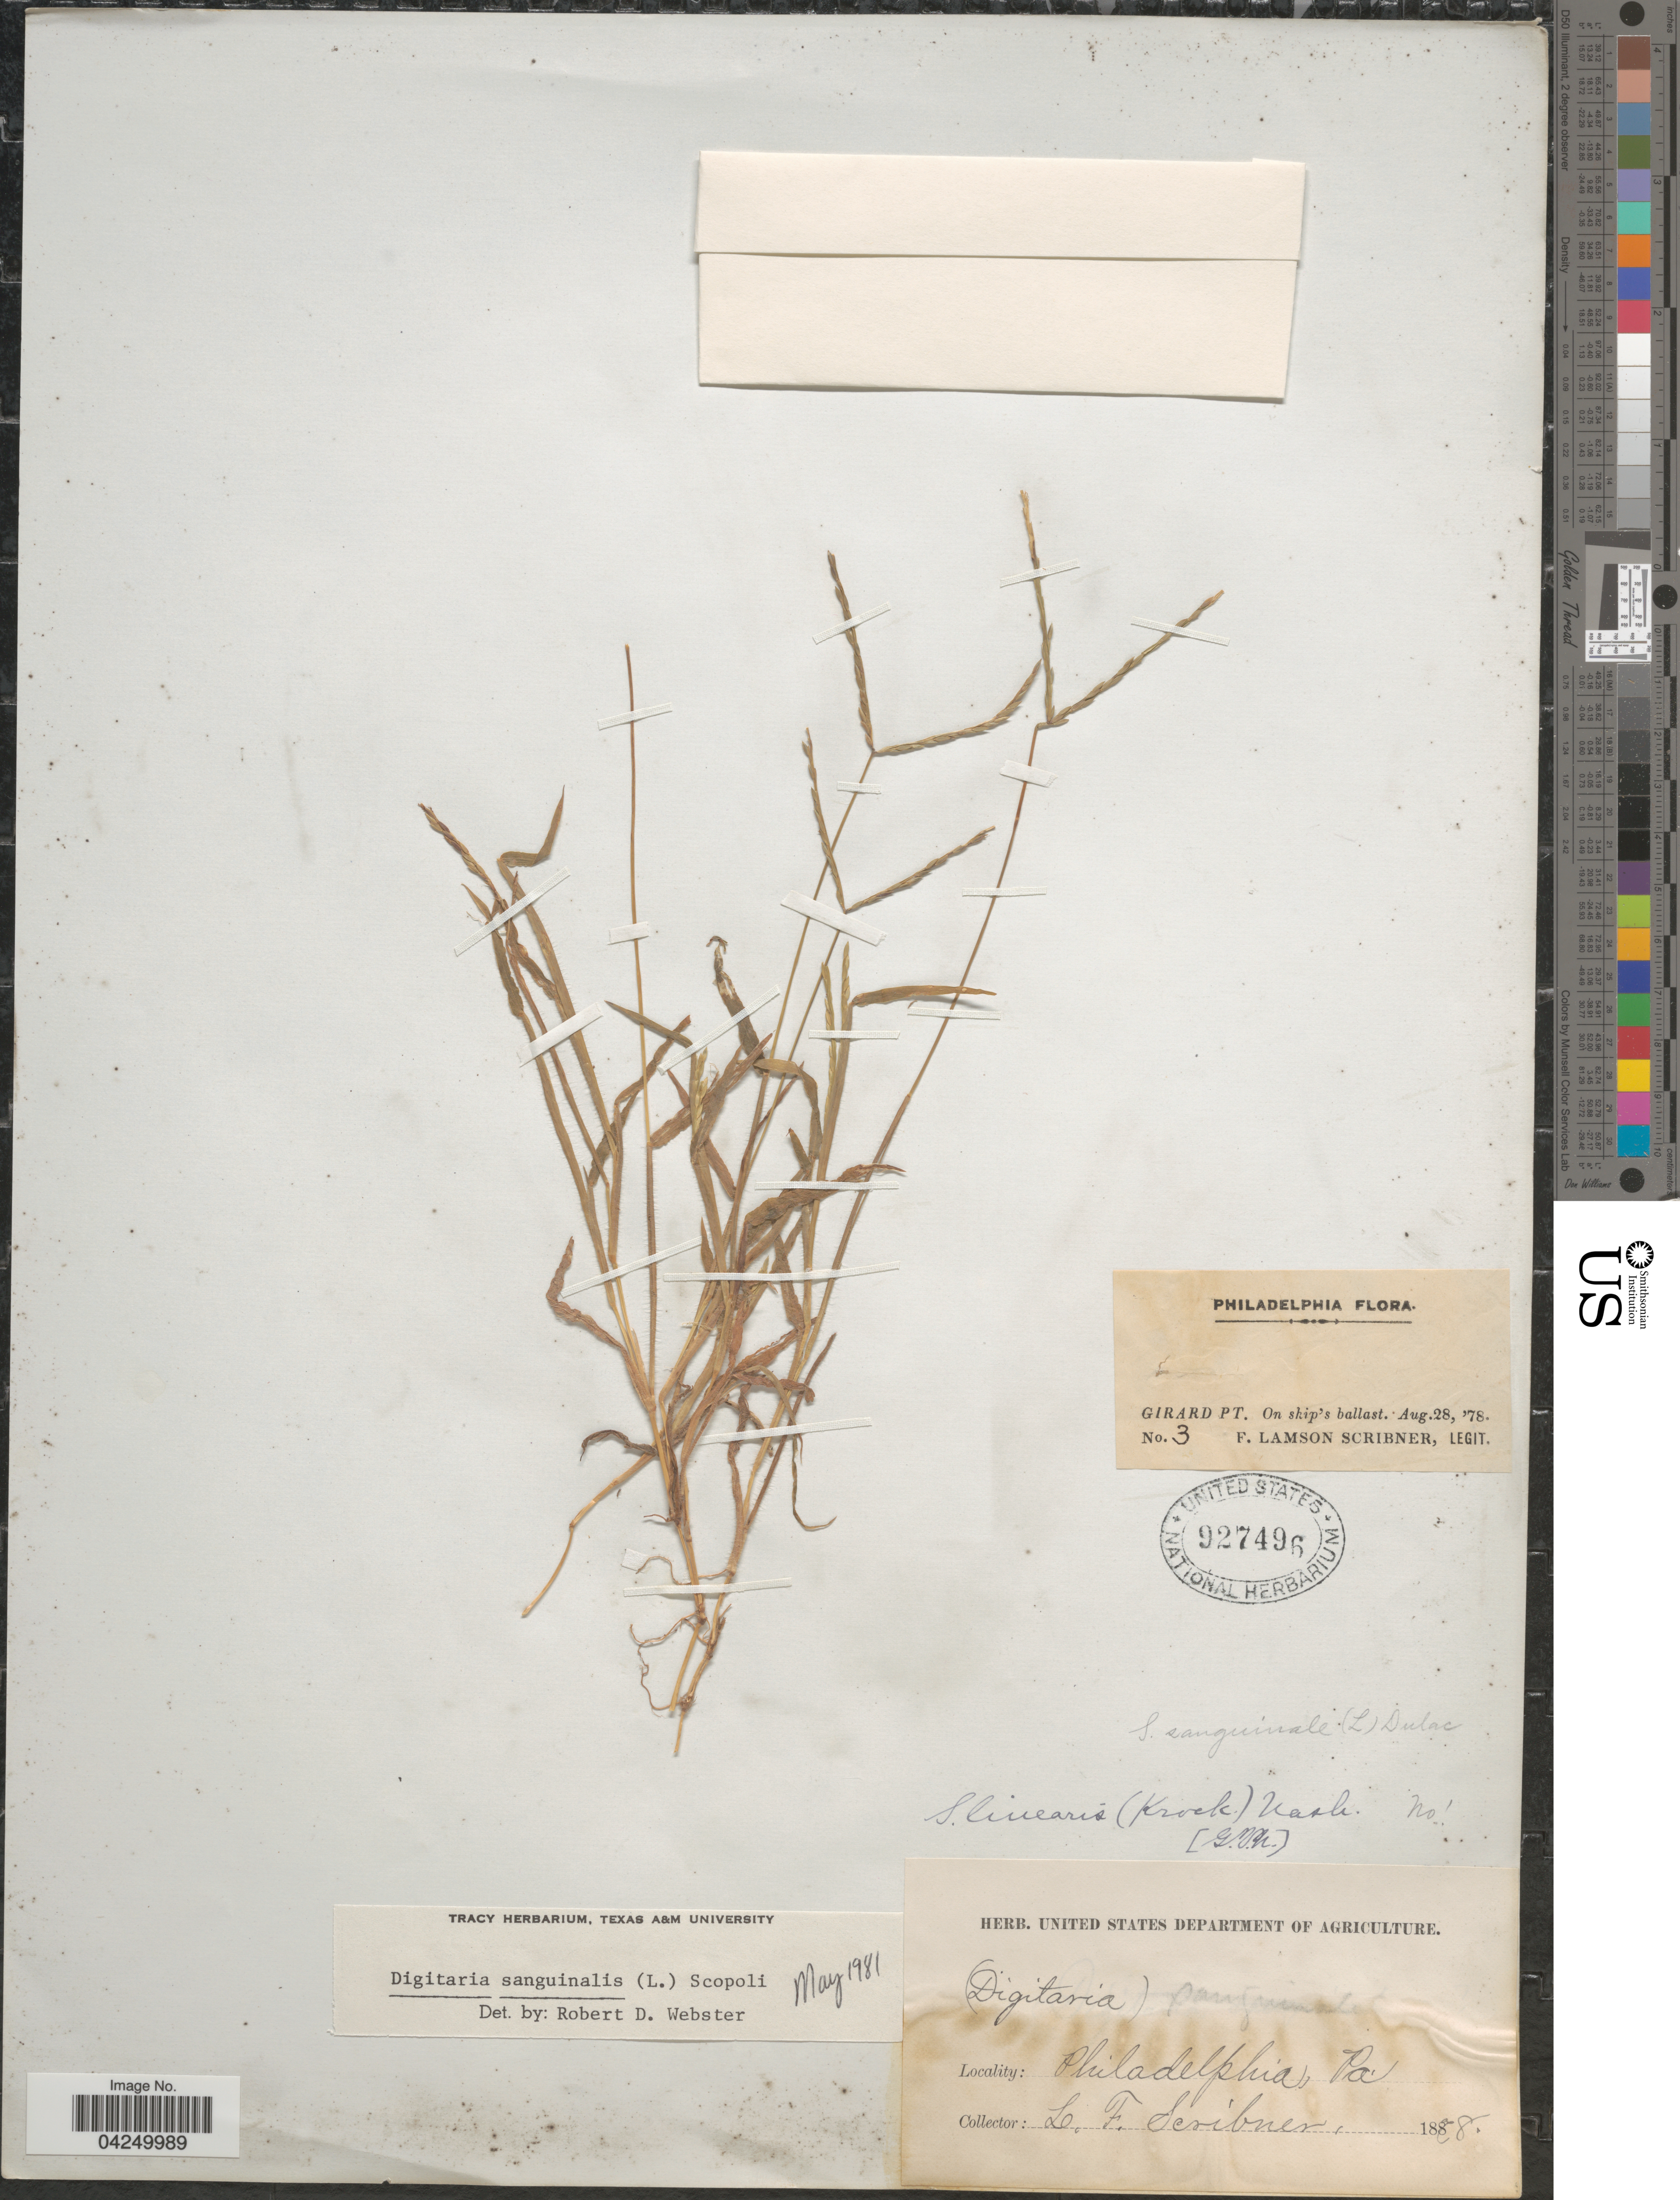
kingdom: Plantae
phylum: Tracheophyta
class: Liliopsida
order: Poales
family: Poaceae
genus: Digitaria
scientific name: Digitaria sanguinalis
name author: (L.) Scop.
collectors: F. L. Scribner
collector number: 3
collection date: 1878-08-28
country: United States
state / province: Pennsylvania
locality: Girard Pt. On ship's ballast. Philadelphia.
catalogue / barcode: US 927496